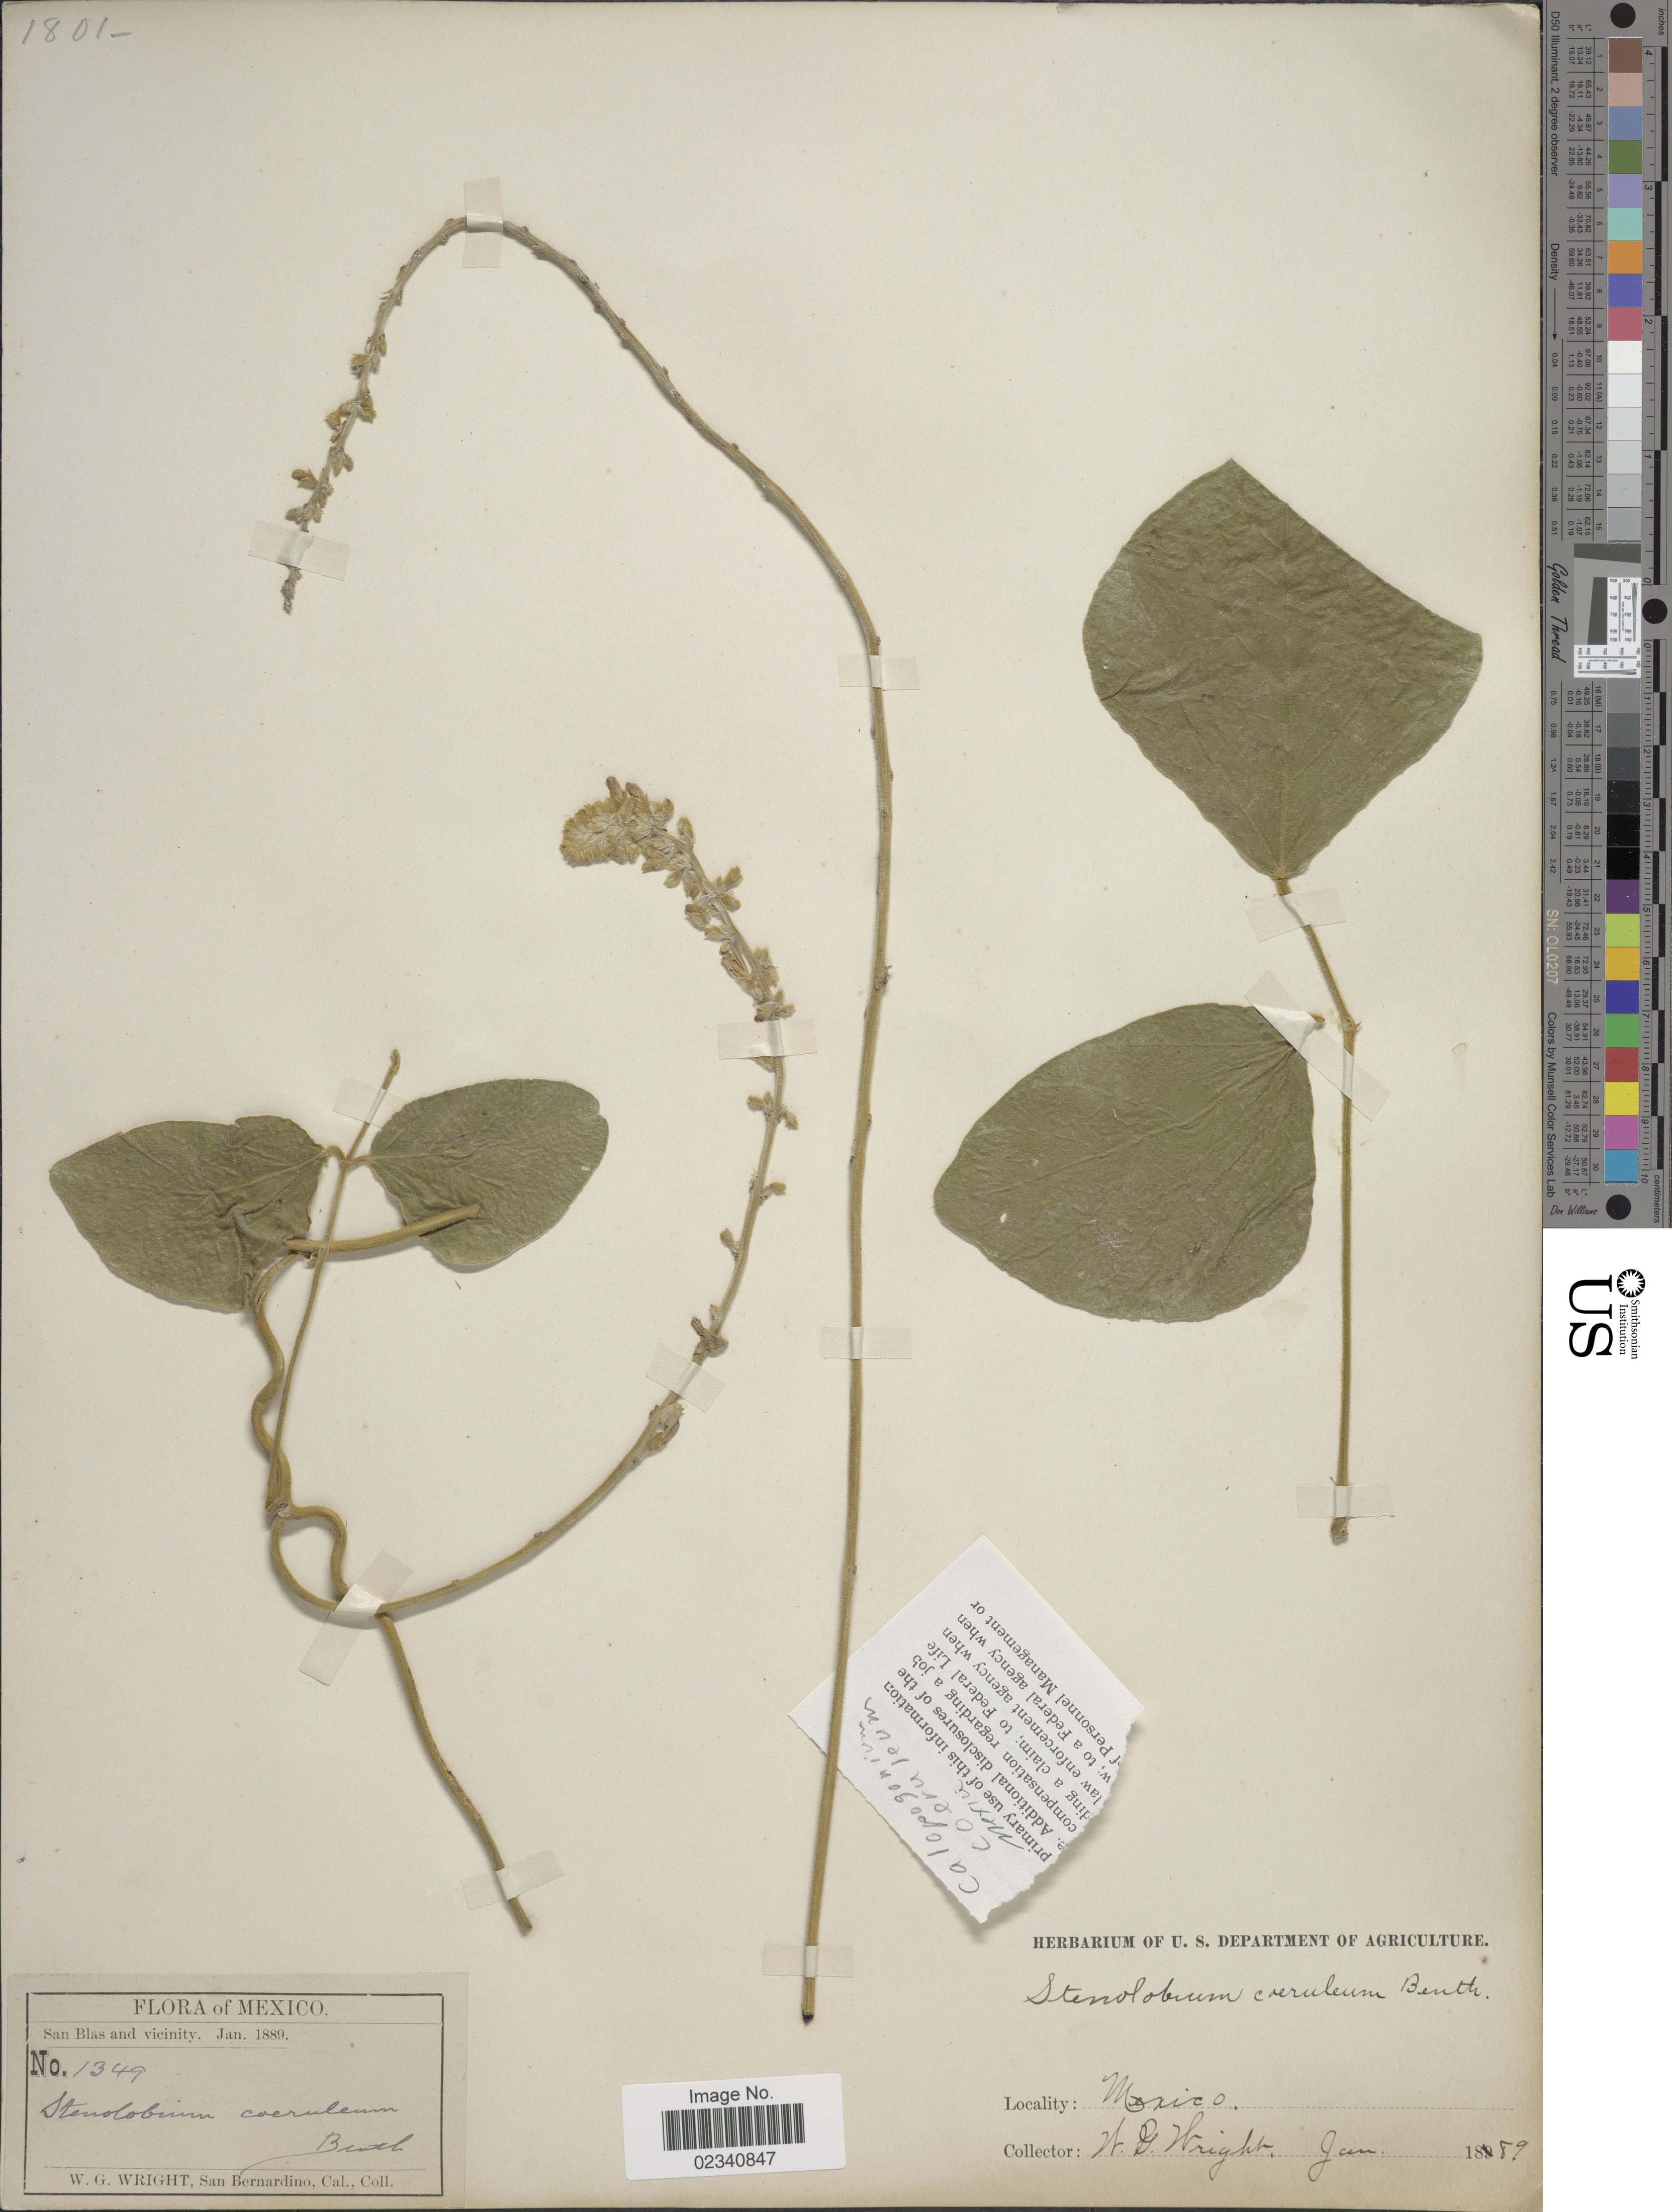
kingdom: Plantae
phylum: Tracheophyta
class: Magnoliopsida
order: Fabales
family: Fabaceae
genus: Calopogonium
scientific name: Calopogonium caeruleum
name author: (Benth.) C. Wright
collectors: W. G. Wright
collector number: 1349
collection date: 1889-01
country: Panama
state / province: Kuna Yala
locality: San Blas and vicinity.